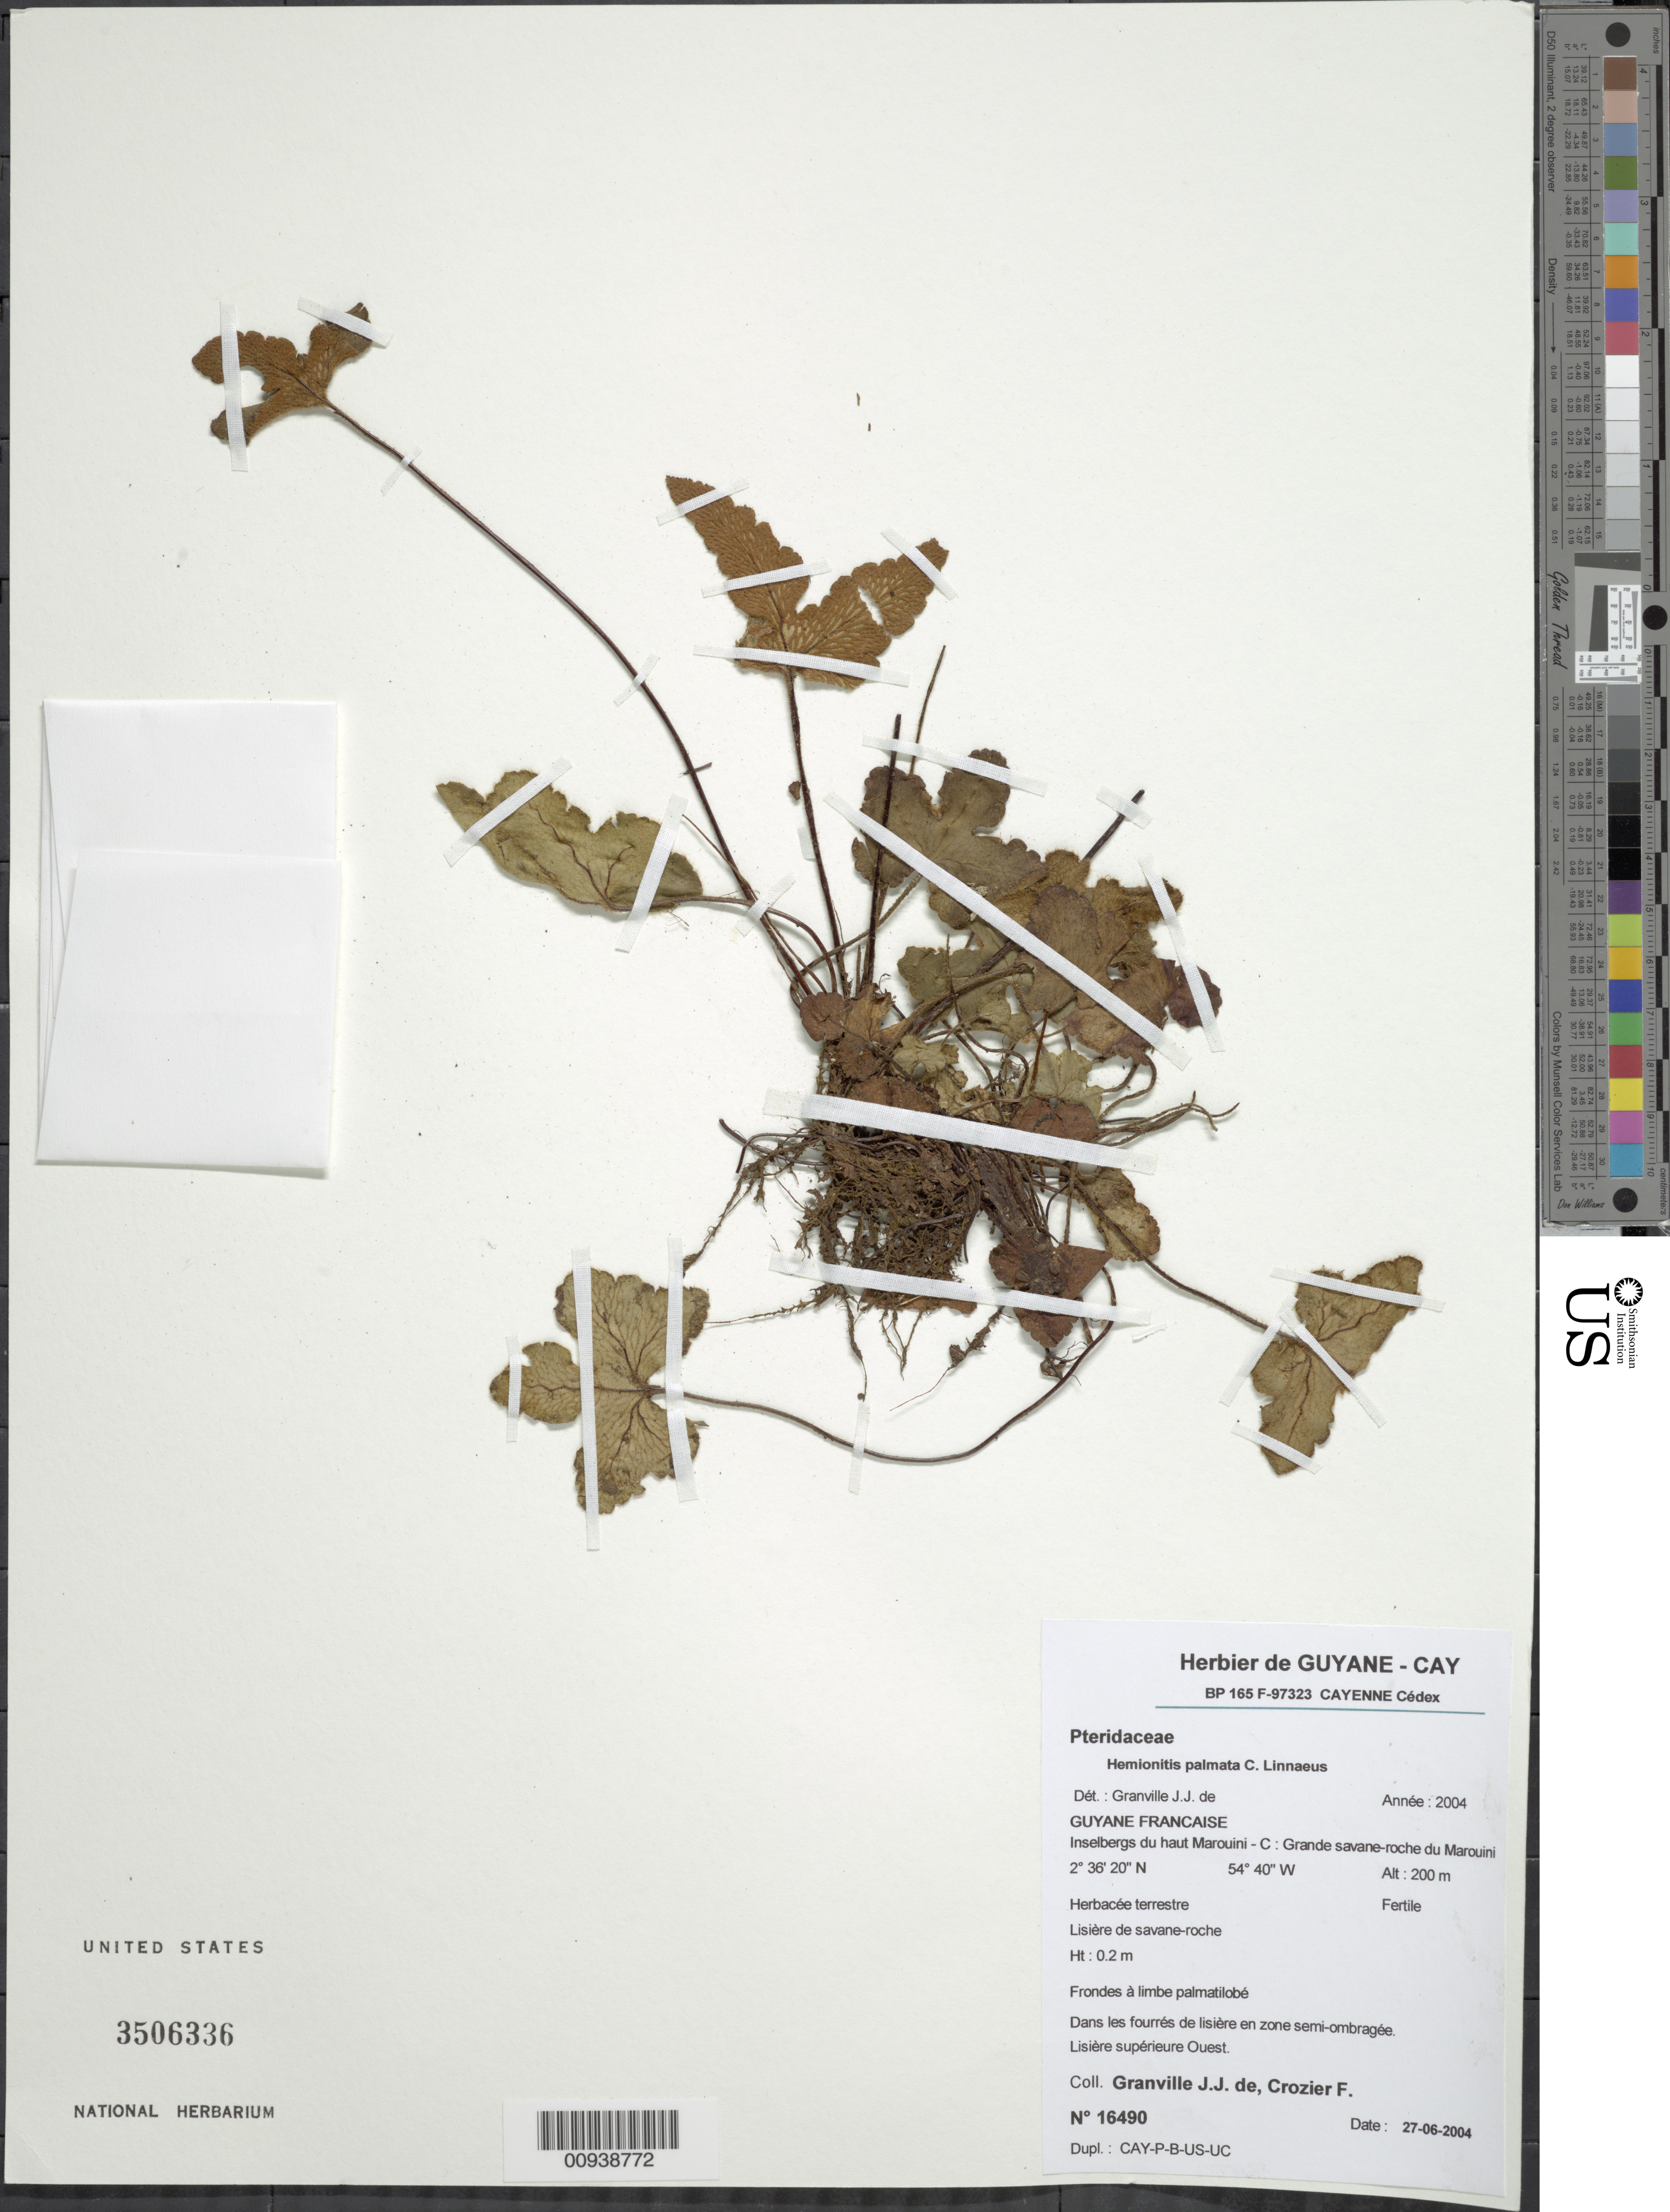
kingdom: Plantae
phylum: Tracheophyta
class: Polypodiopsida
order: Polypodiales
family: Pteridaceae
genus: Hemionitis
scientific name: Hemionitis palmata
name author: L.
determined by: Granville, J. J. de, (CAY), Institut de Recherche pour le Developpement (IRD) (FRENCH GUIANA)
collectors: J.-J. de Granville & F. Crozier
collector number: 16490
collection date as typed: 27-Jun-04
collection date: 2004-06-27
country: French Guiana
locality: Haut Marouini-C; Grande savane-roche du Marouini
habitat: Lisière de savane-roche, lisière supérieure ouest; dans les fourrés de lisière en zone semi-ombragée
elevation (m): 200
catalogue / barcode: US 3506336